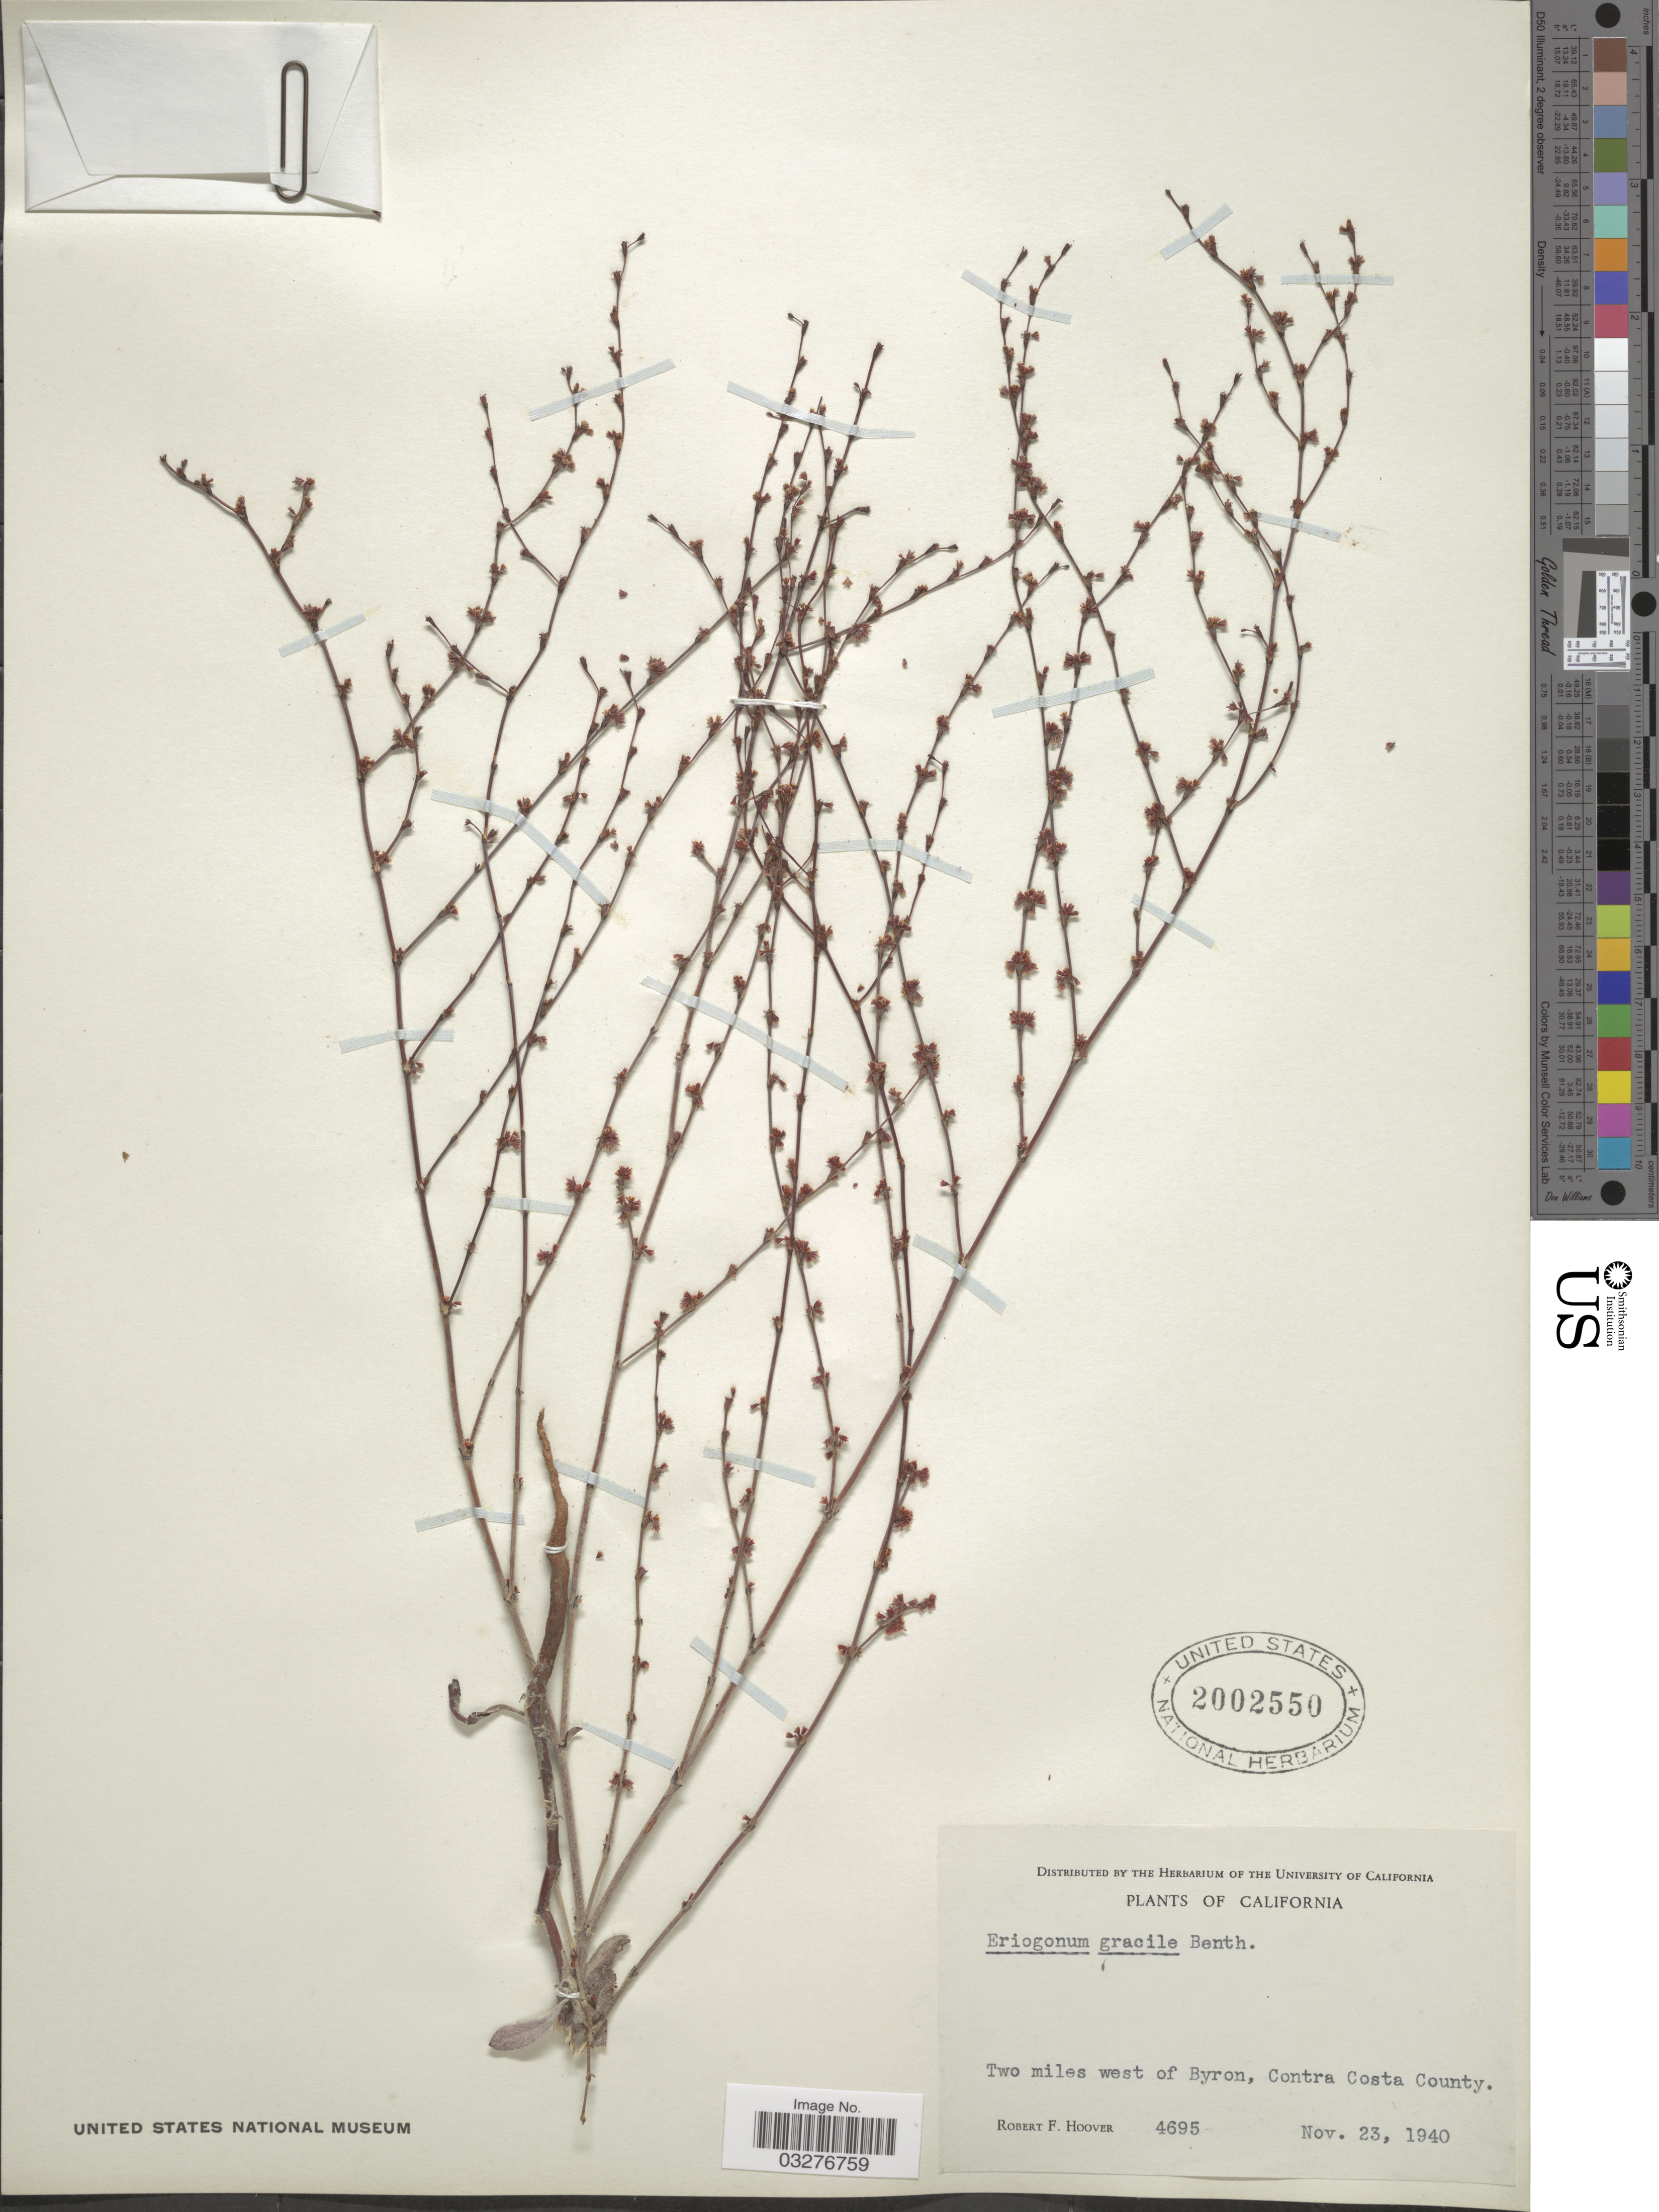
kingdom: Plantae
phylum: Tracheophyta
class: Magnoliopsida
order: Caryophyllales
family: Polygonaceae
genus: Eriogonum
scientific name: Eriogonum gracile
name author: Benth.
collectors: R. F. Hoover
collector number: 4695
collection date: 1940-11-23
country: United States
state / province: California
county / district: Contra Costa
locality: Two miles west of Byron, Contra Costa County.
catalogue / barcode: US 2002550